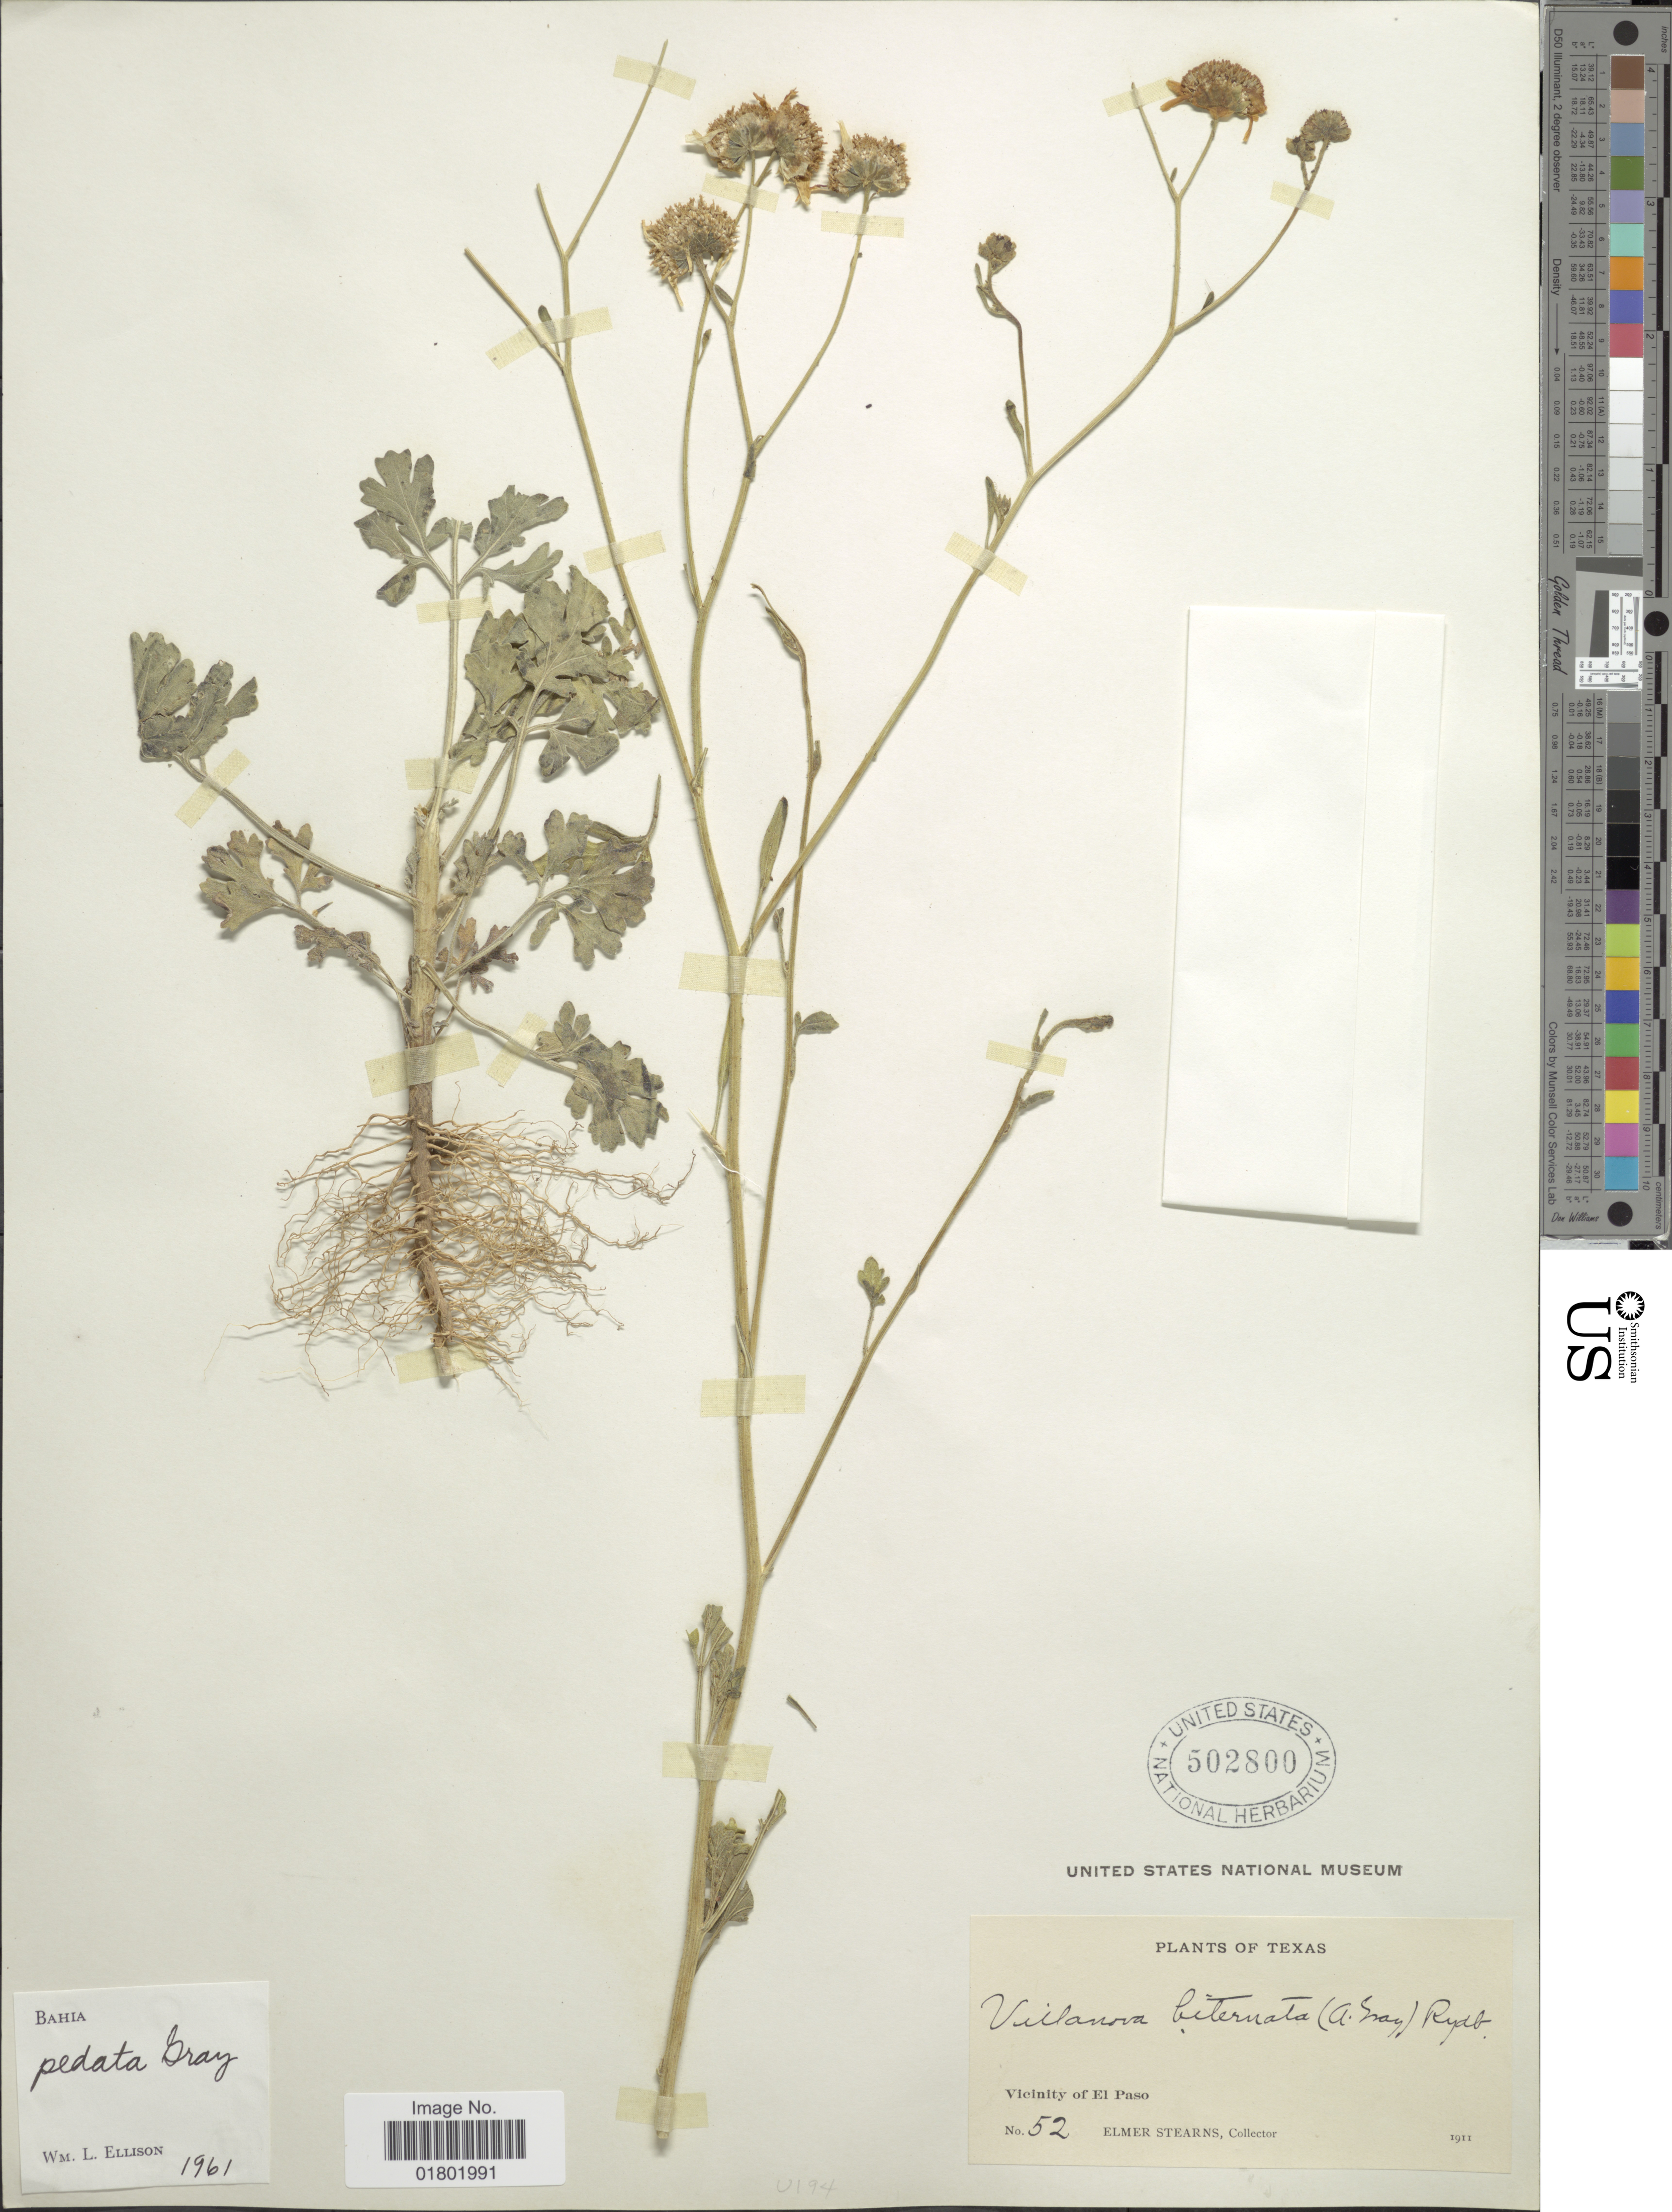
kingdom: Plantae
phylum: Tracheophyta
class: Magnoliopsida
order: Asterales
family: Asteraceae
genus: Bahia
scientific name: Bahia pedata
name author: A. Gray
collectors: E. Stearns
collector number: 52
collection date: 1911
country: United States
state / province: Texas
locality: Vicinity of El Paso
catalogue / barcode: US 502800